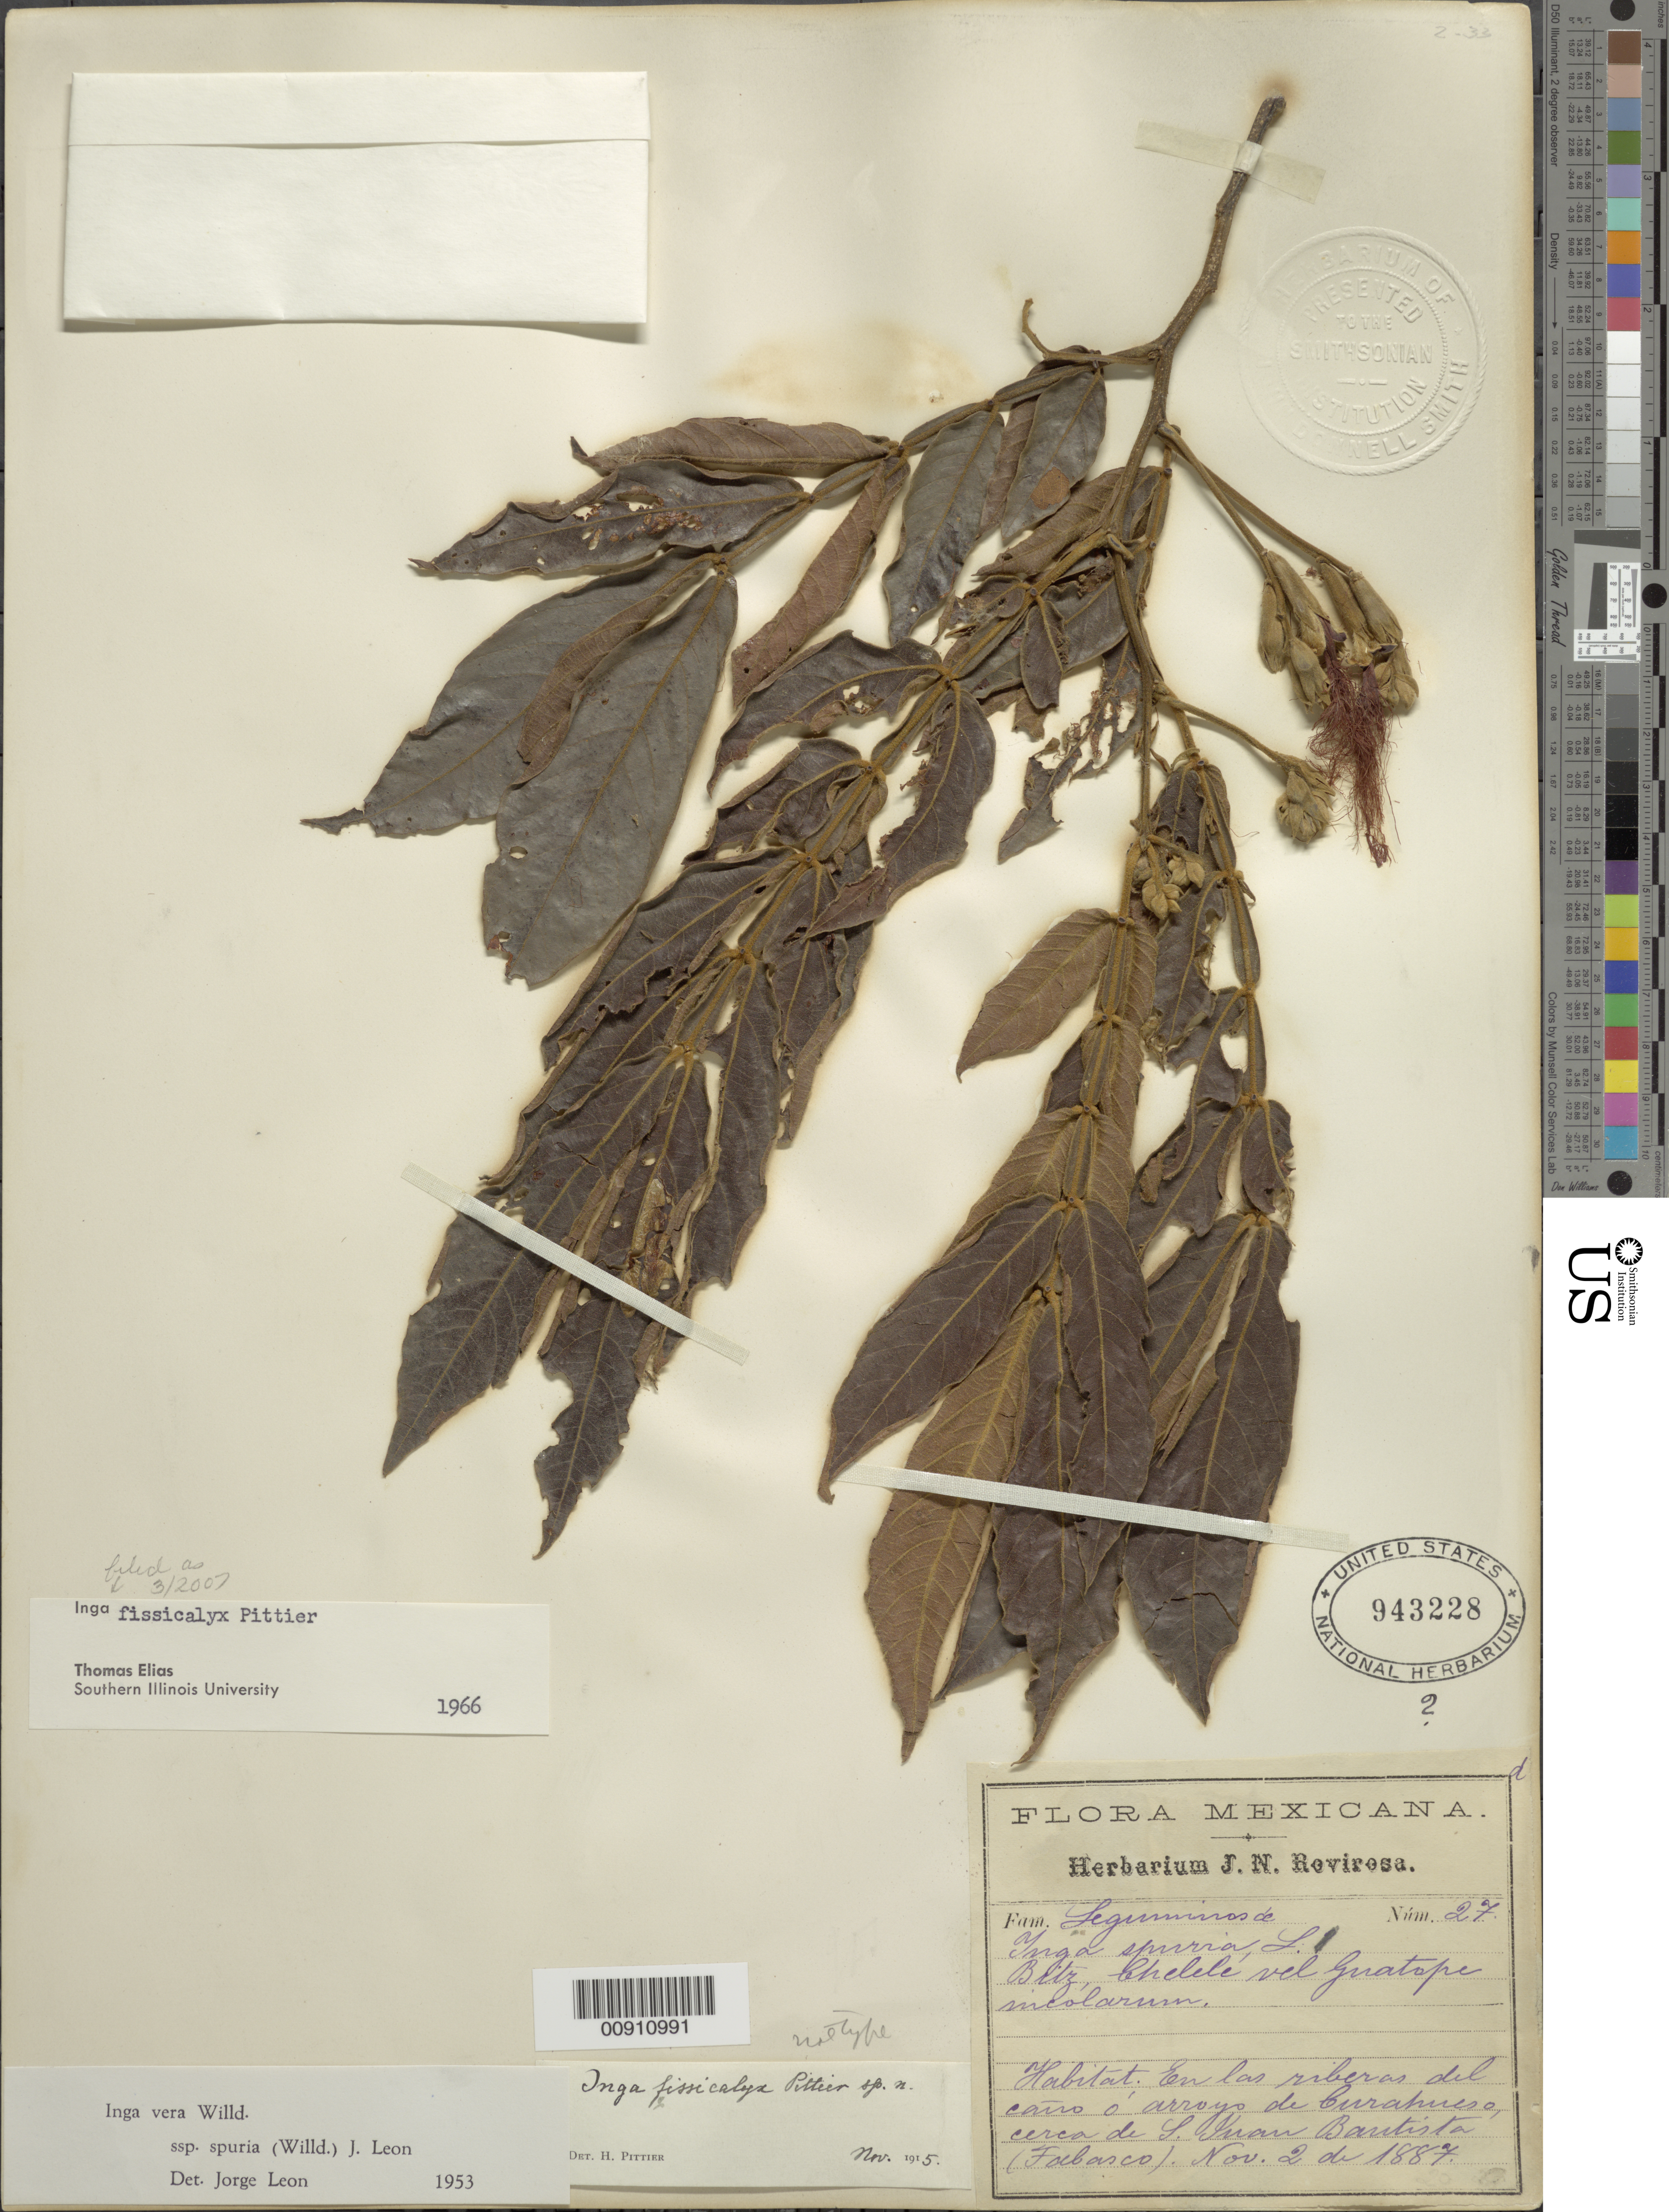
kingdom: Plantae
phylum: Tracheophyta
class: Magnoliopsida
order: Fabales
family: Fabaceae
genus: Inga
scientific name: Inga fissicalyx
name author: Pittier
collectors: J. N. Rovirosa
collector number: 27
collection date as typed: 02 Nov 1887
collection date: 1887-11-02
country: Mexico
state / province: Tabasco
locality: En las riberas del caño o arroyo de Curahueso, cerca de S. Juan Bautista (Tabasco).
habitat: En las riberas del arroyo.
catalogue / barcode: US 943228